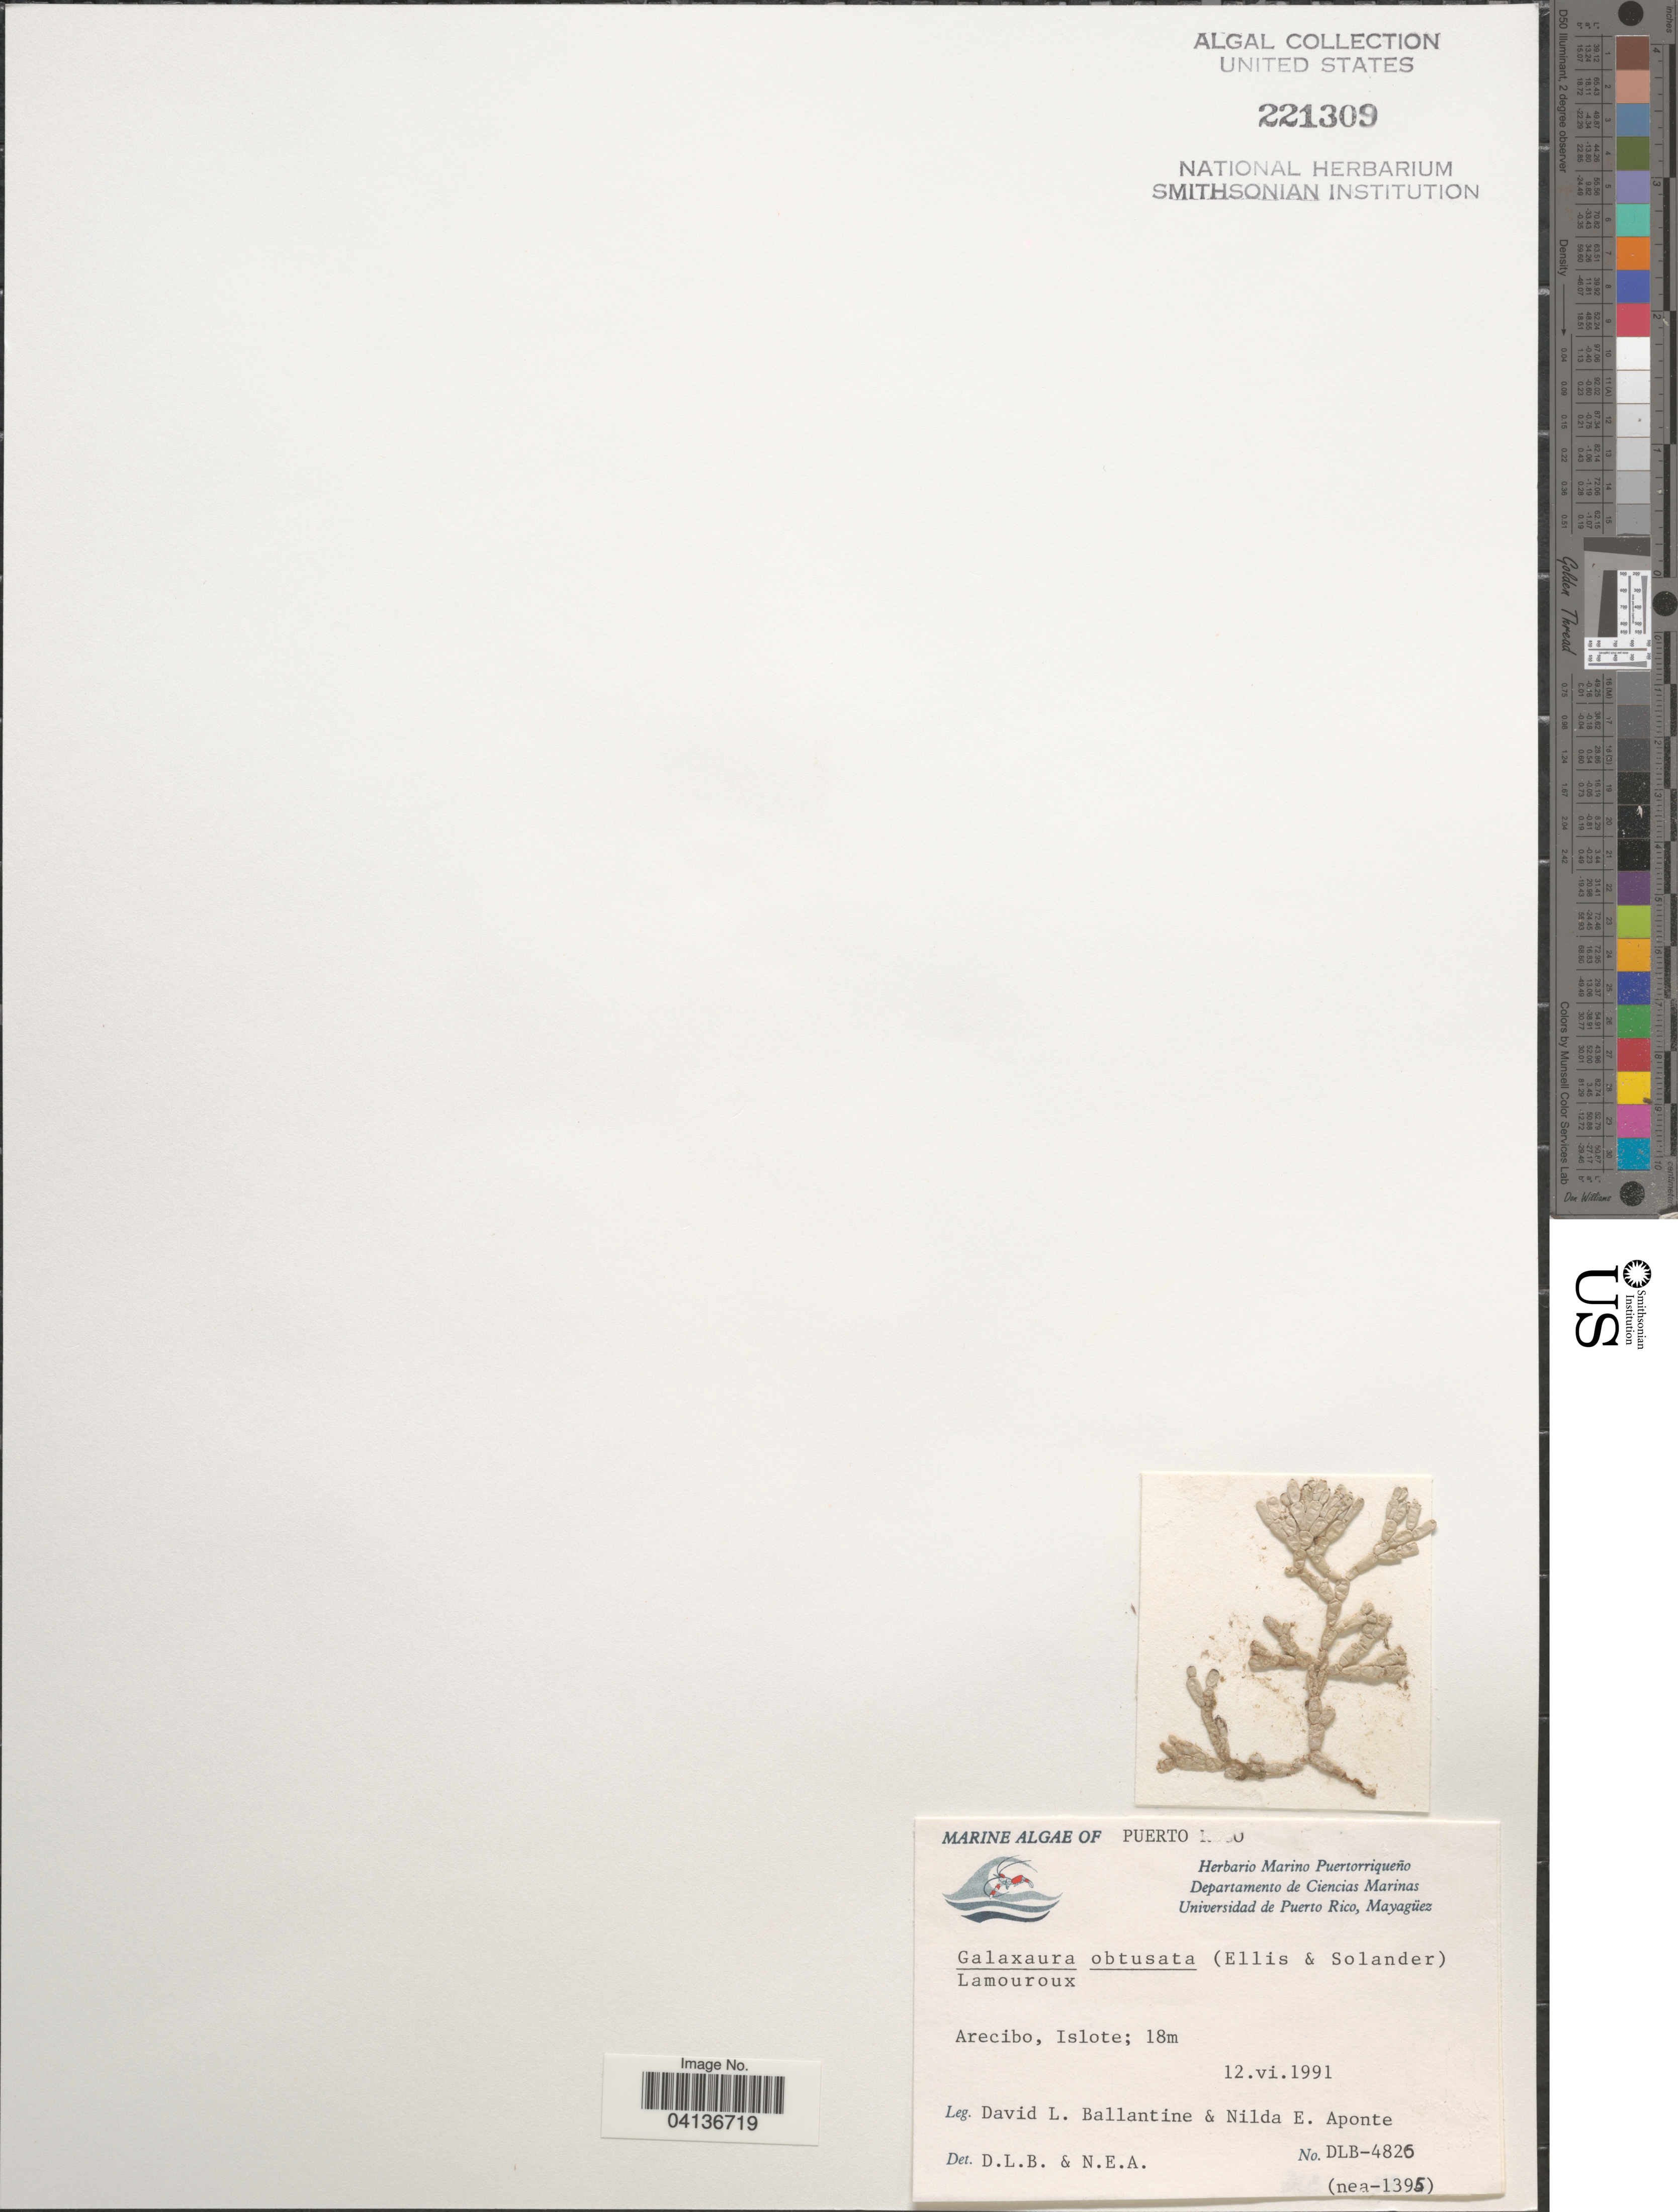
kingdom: Plantae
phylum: Rhodophyta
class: Florideophyceae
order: Nemaliales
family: Galaxauraceae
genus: Galaxaura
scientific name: Galaxaura obtusata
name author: (Ellis & Sol.) J.V.Lamouroux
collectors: D.L. Ballantine & N. E. Aponte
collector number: DLB-4820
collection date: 1991-06-12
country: Puerto Rico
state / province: Arecibo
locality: Islote.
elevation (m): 18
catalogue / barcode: US 221309